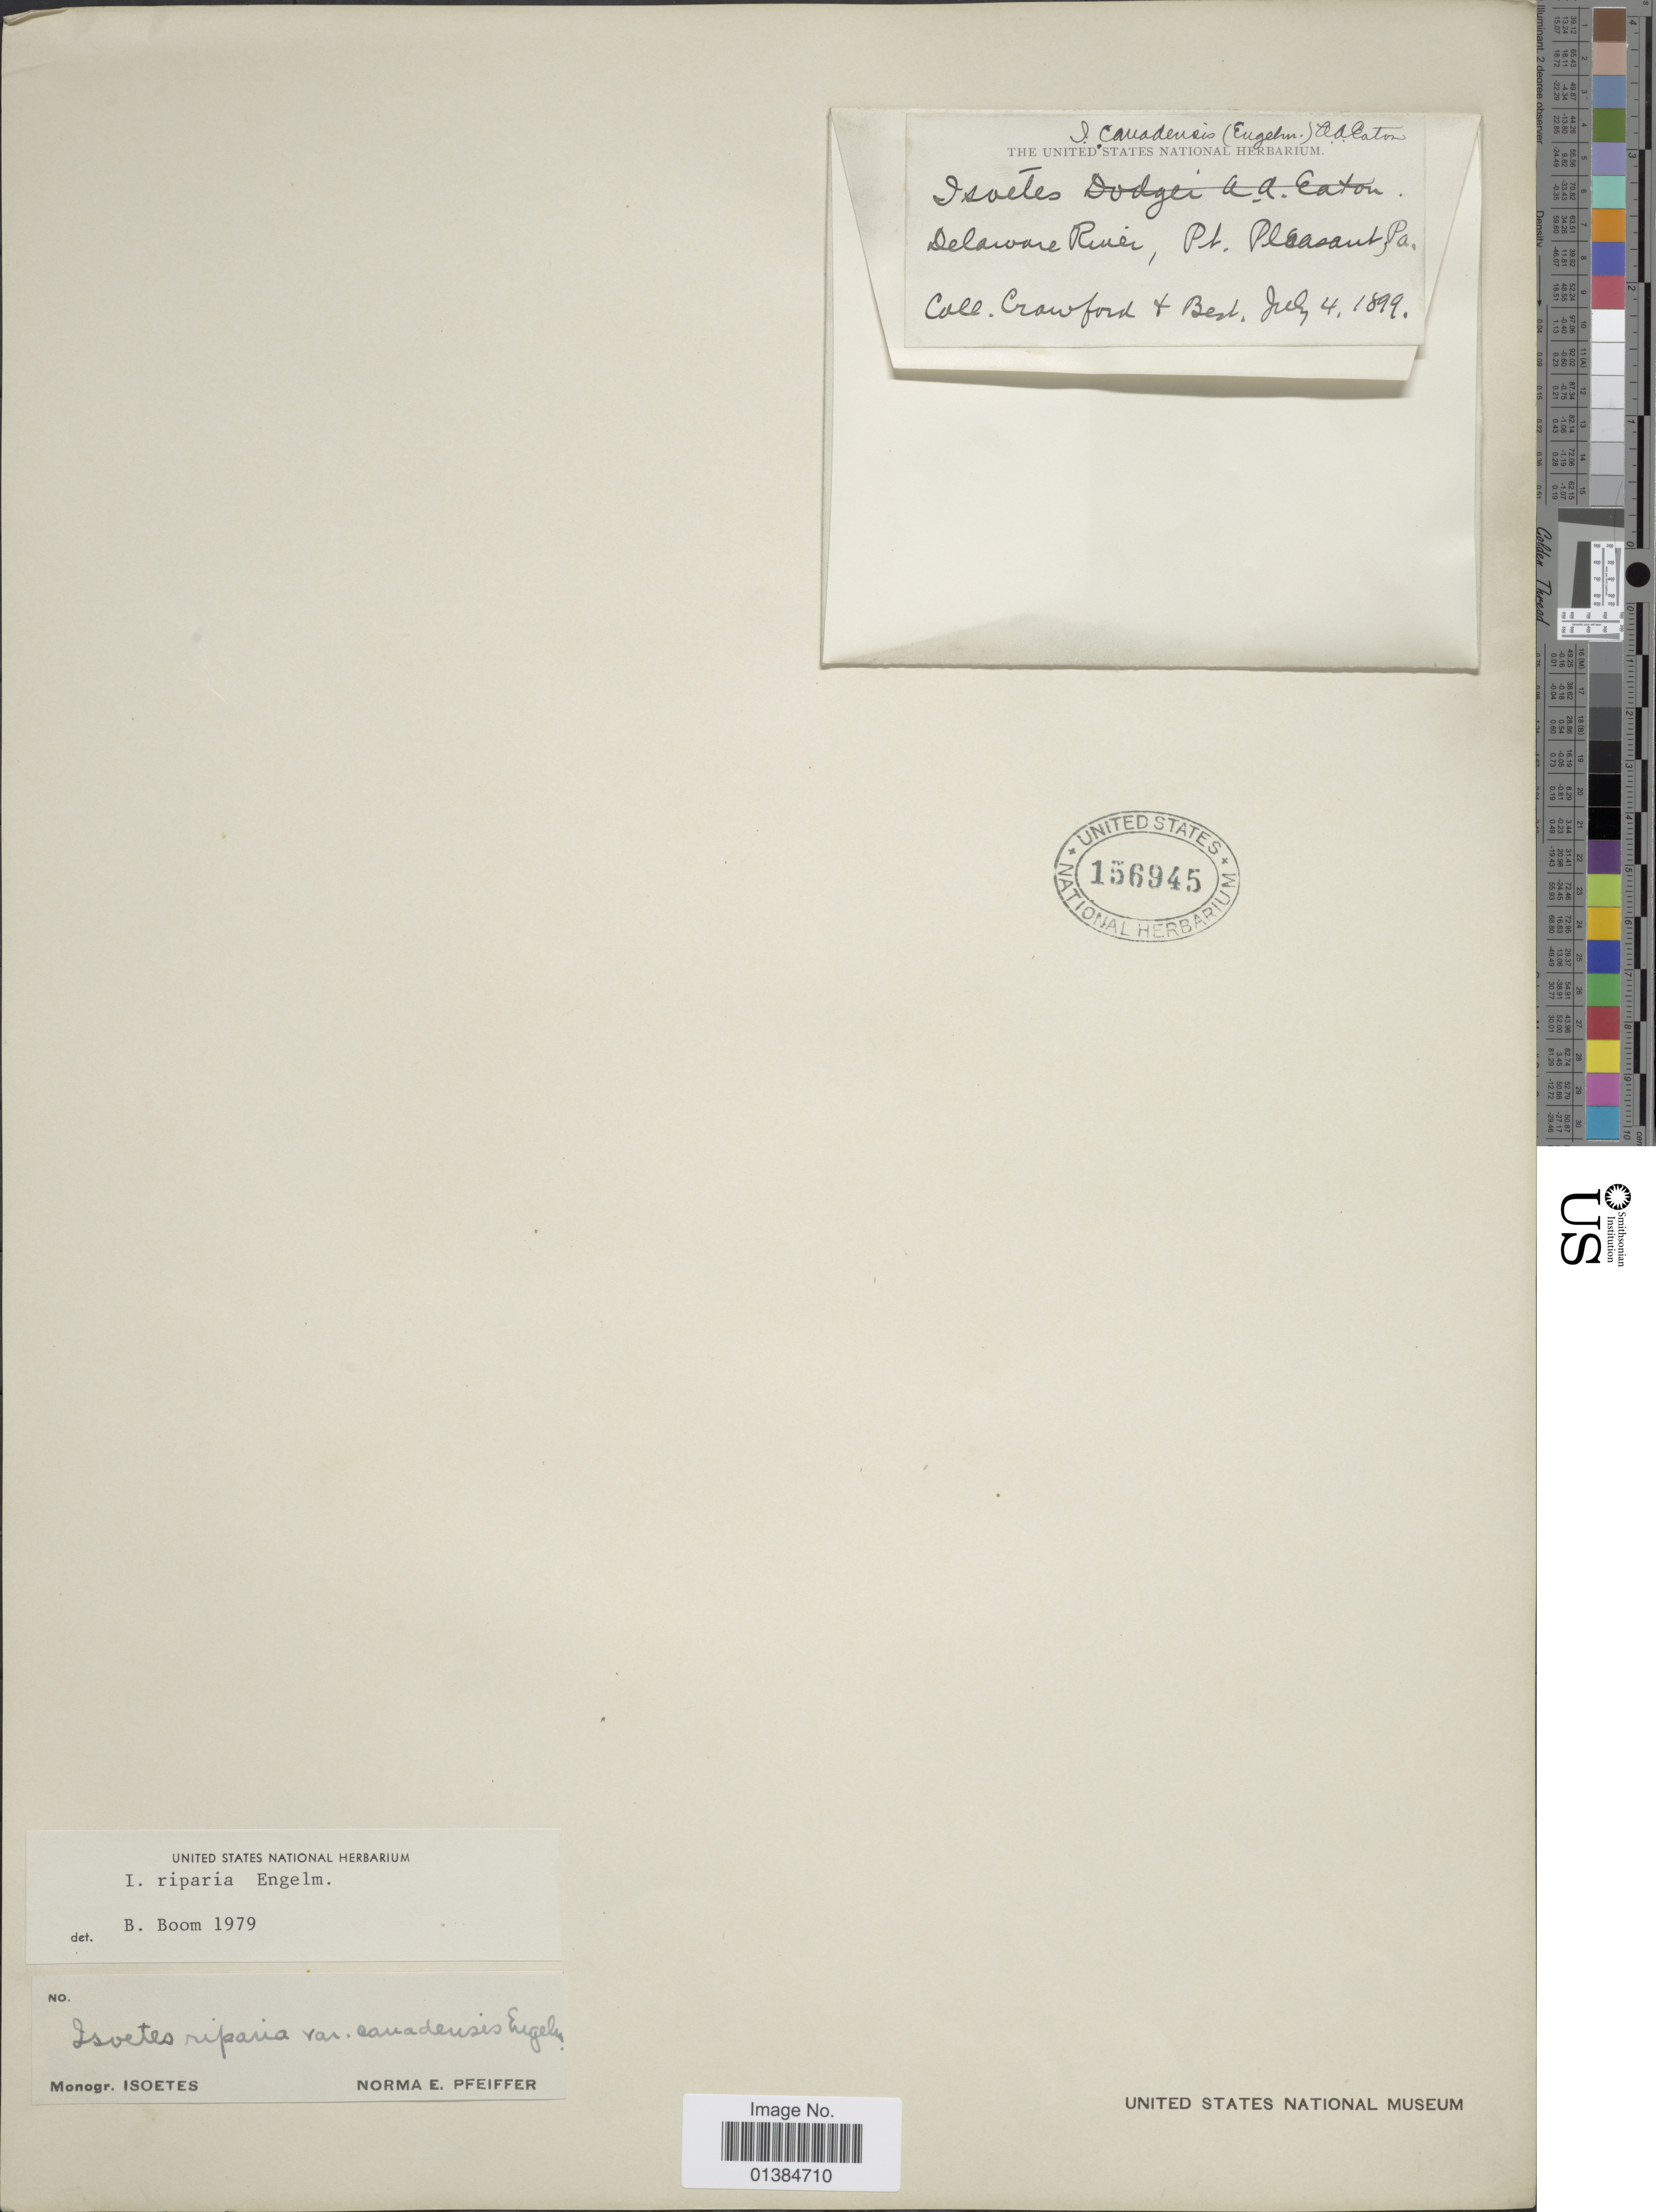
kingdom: Plantae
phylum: Tracheophyta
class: Lycopodiopsida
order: Isoetales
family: Isoetaceae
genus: Isoetes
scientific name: Isoetes riparia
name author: Engelm. ex A. Braun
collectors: Crawford & Best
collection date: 1899-07-04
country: United States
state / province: Pennsylvania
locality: Delaware River, Pt. Pleasant.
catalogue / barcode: US 156945